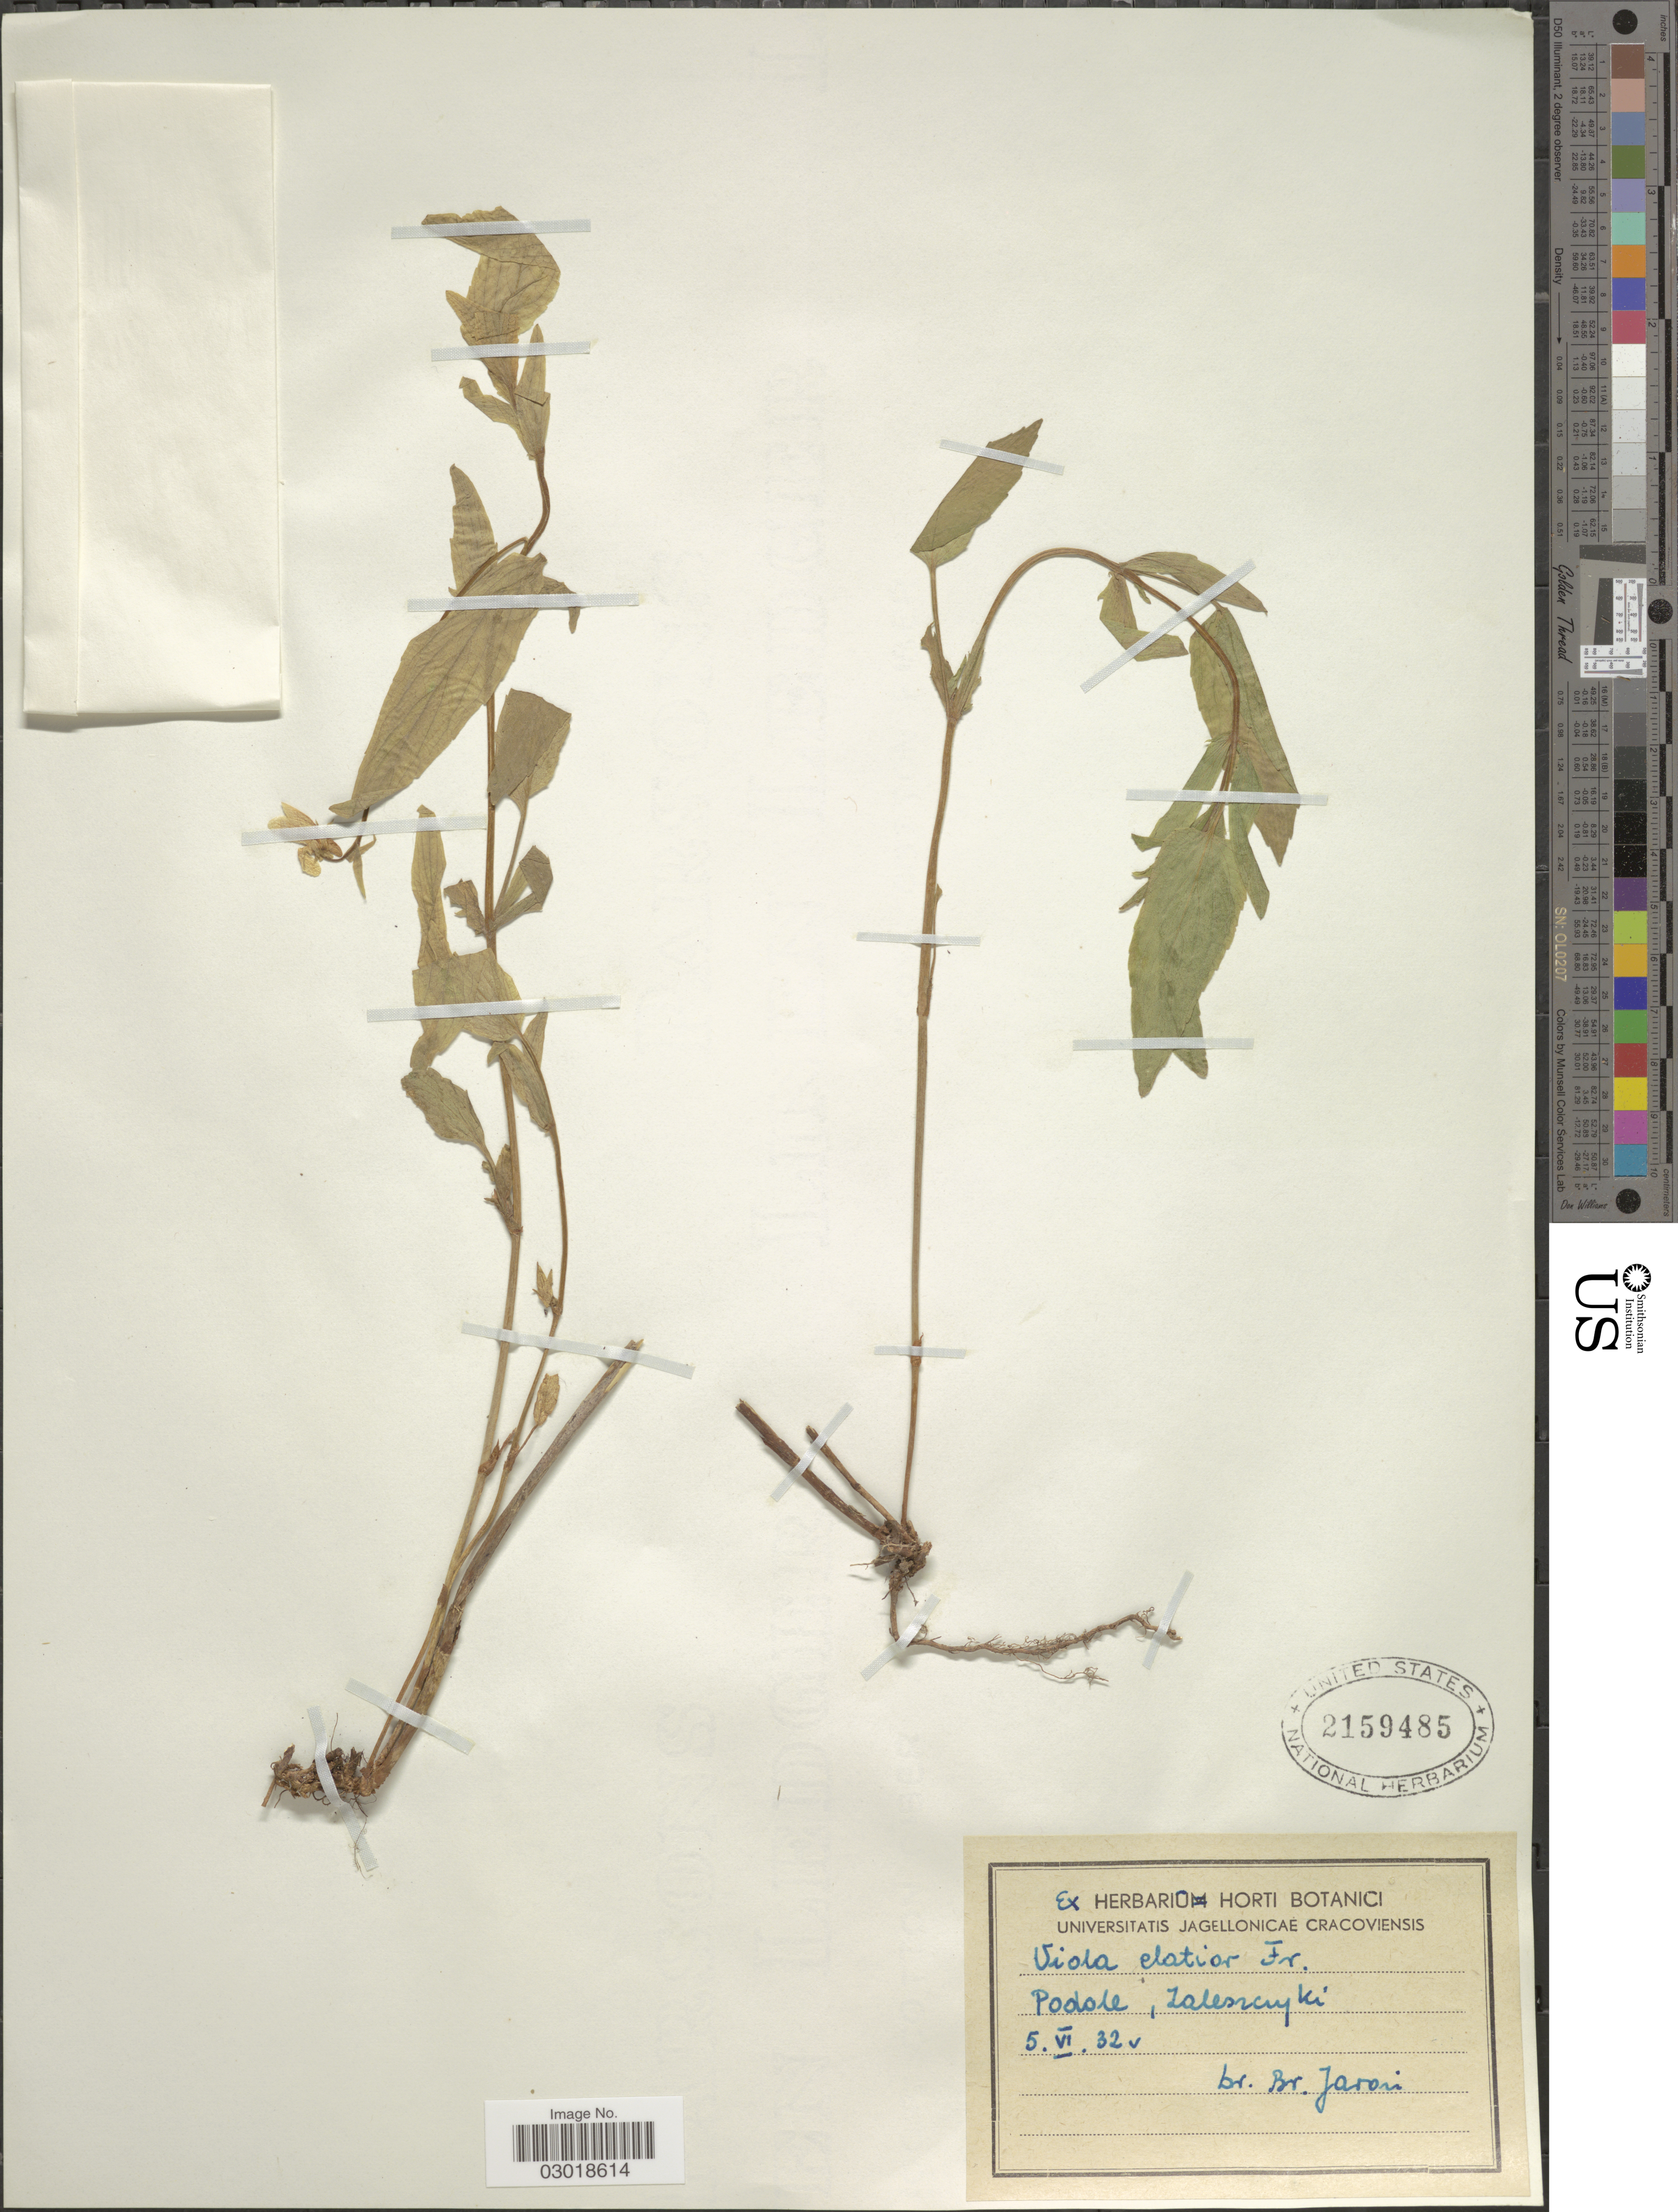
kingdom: Plantae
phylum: Tracheophyta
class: Magnoliopsida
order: Malpighiales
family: Violaceae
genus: Viola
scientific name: Viola elatior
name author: Fr.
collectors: B. Jaron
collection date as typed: Transcribed d/m/y: 5/6/32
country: Ukraine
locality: Podole, Zaleszczyki.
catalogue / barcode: US 2159485